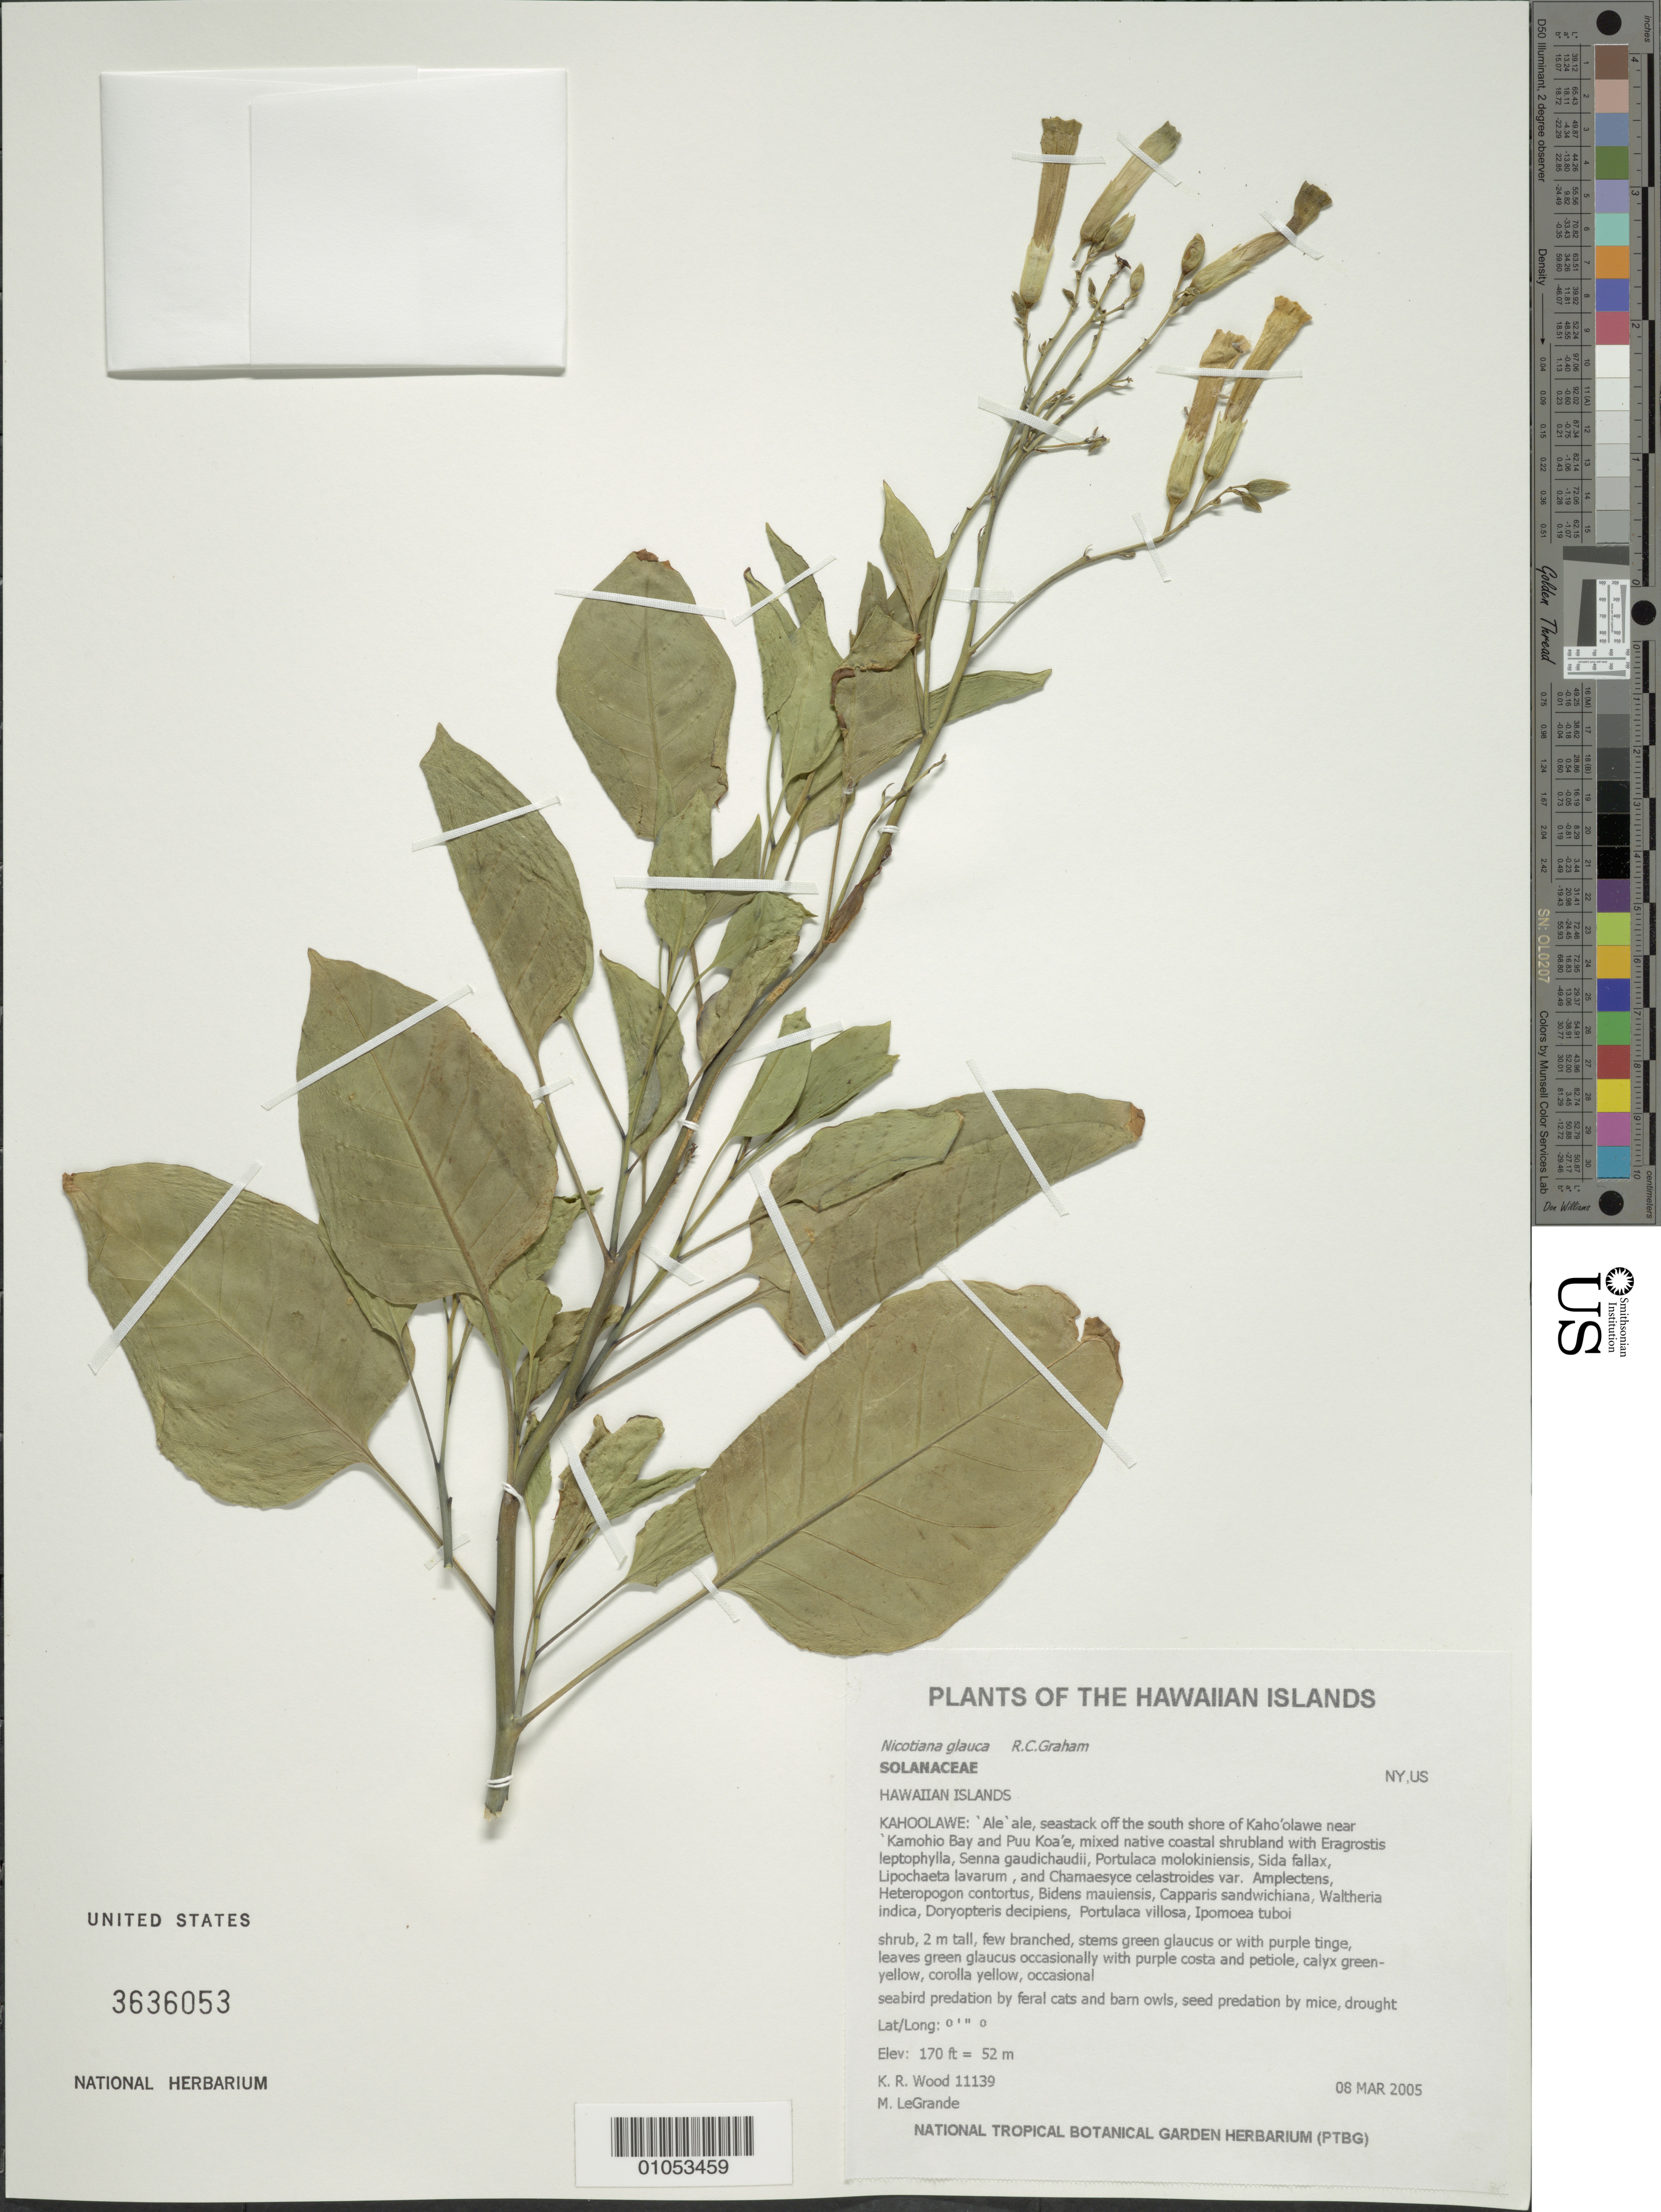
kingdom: Plantae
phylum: Tracheophyta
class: Magnoliopsida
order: Solanales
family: Solanaceae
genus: Nicotiana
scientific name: Nicotiana glauca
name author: Graham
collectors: K. R. Wood & M. LeGrande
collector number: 11139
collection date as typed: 8 Mar 2005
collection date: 2005-03-08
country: United States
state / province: Hawaii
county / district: Maui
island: Kaho'olawe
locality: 'Ale 'ale, seastack off the south shore of Kaho'olawe near 'Kamohio Bay and Puu Koa'e.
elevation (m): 52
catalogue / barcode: US 3636053